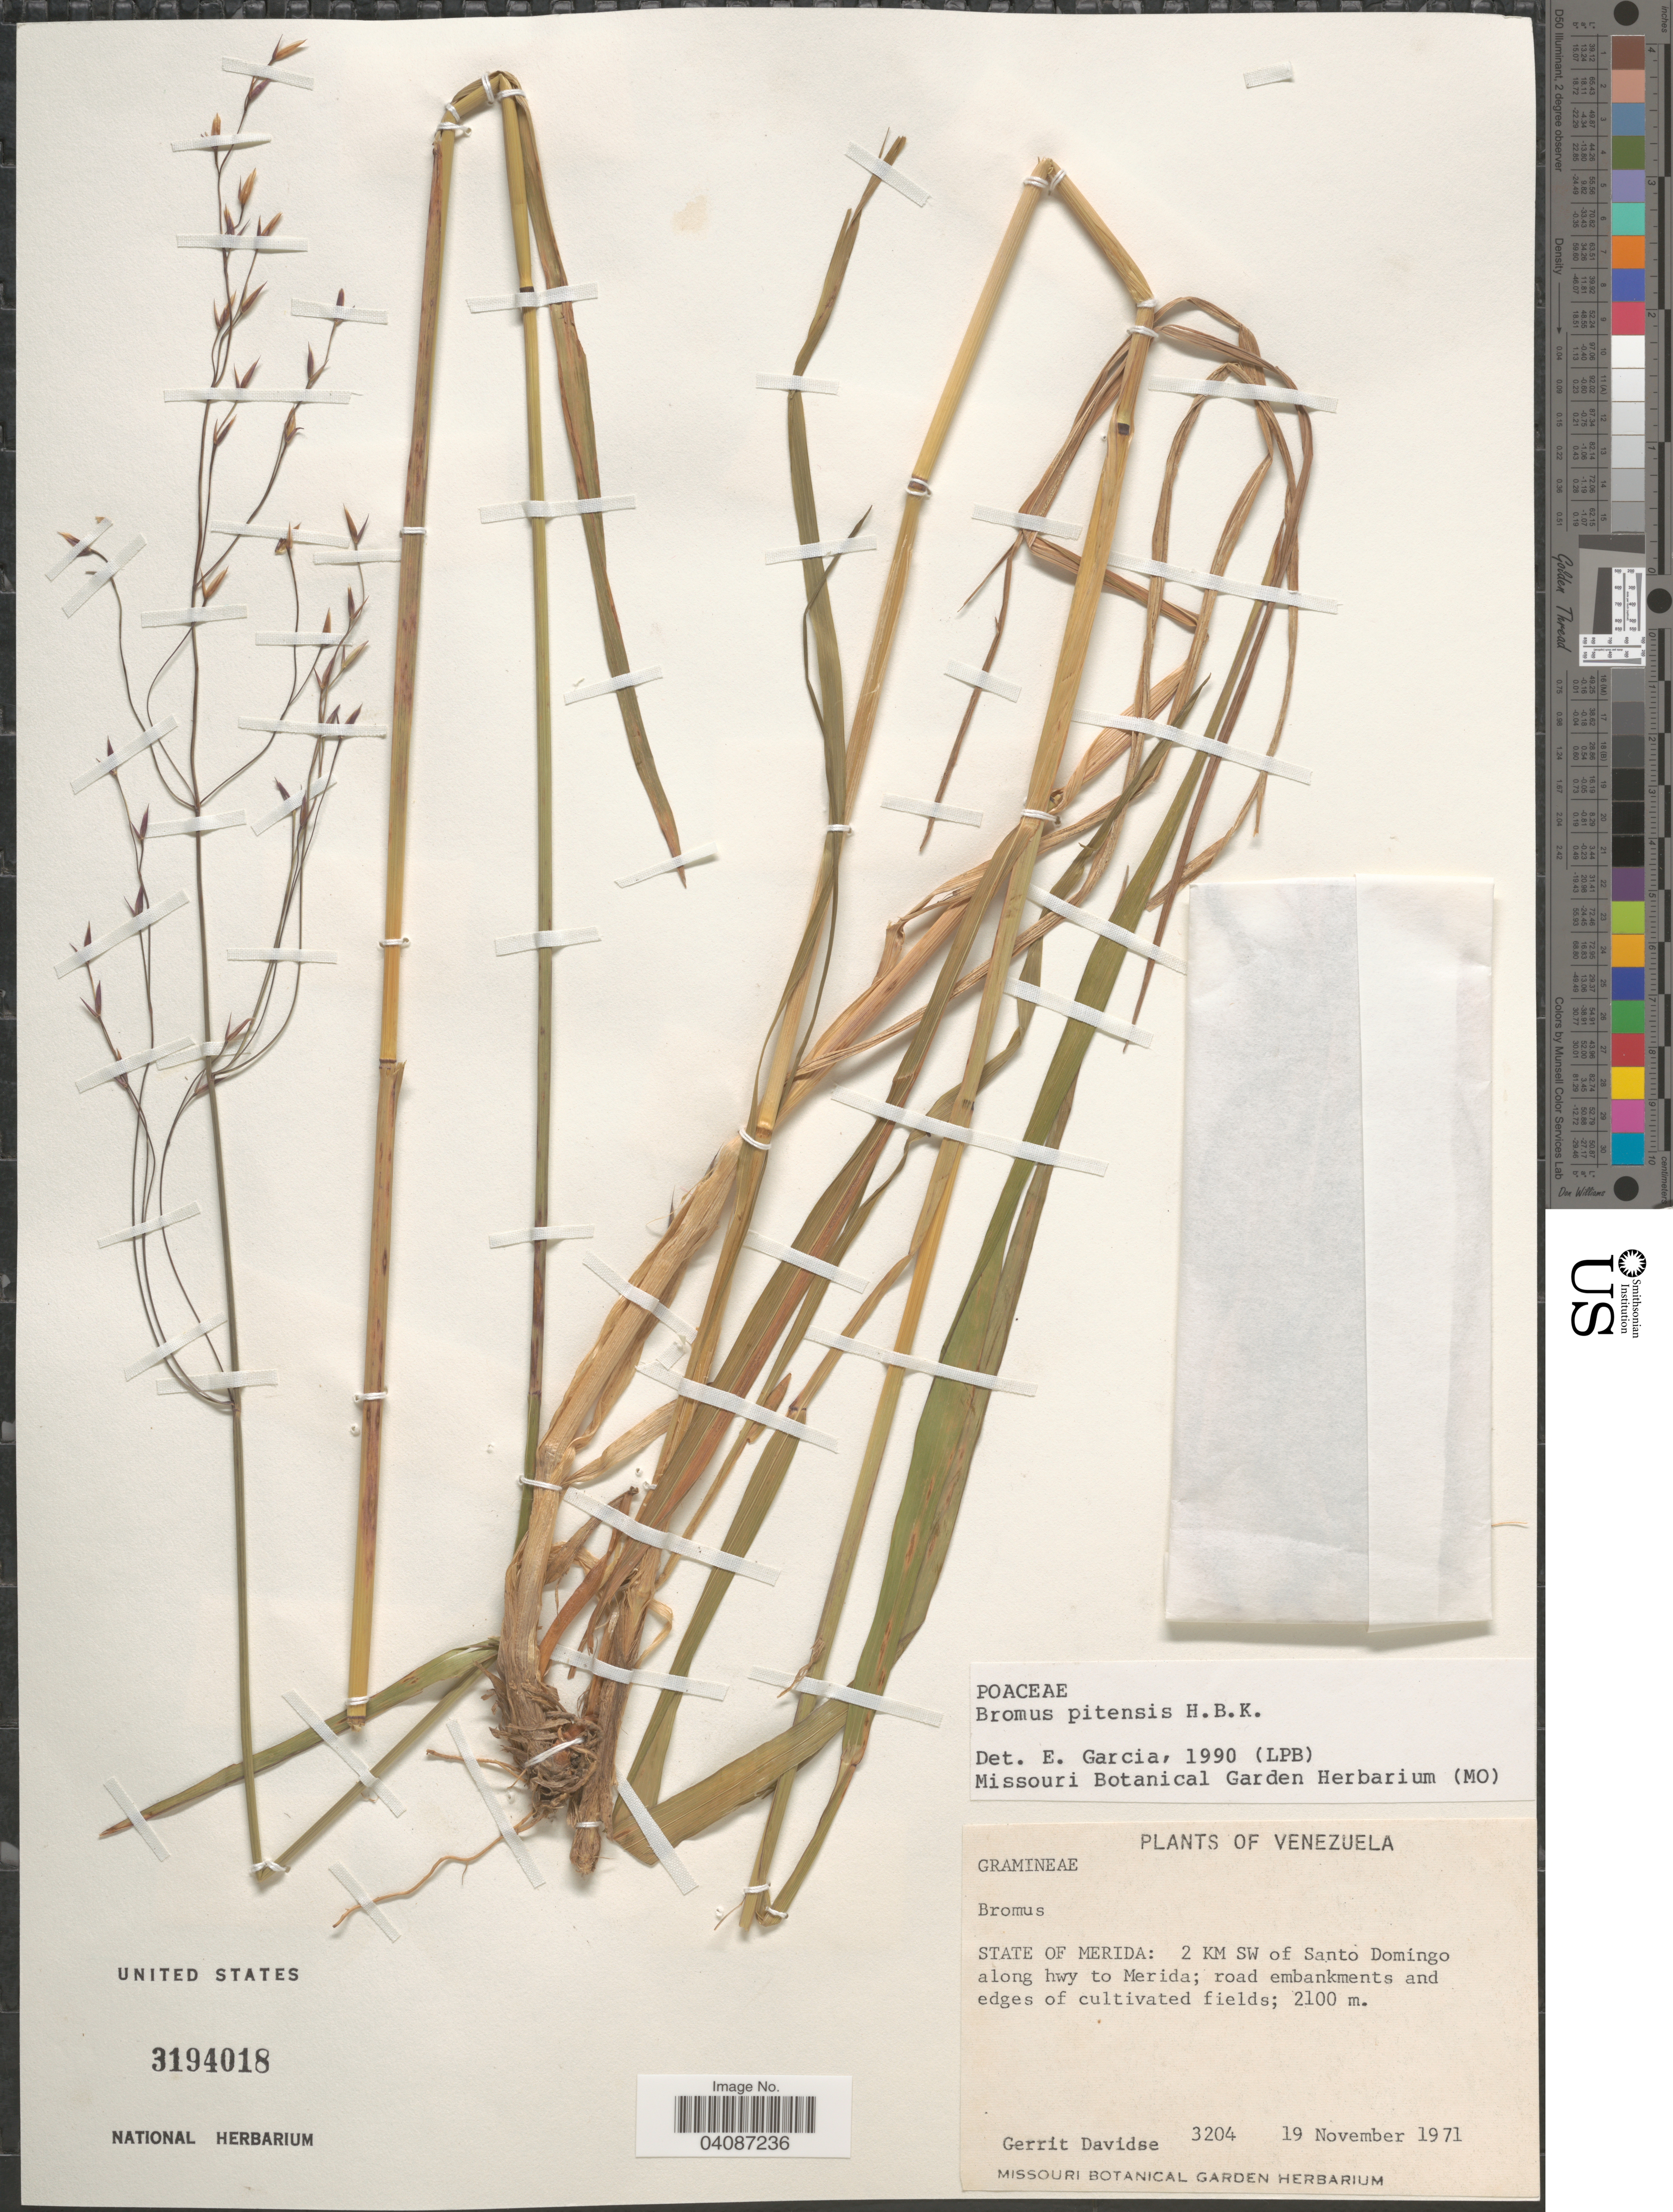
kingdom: Plantae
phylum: Tracheophyta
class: Liliopsida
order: Poales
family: Poaceae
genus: Bromus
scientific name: Bromus pitensis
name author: Kunth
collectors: G. Davidse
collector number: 3204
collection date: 1971-11-19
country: Venezuela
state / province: Merida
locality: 2 KM SW of Santo Domingo along hwy to Merida.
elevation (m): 2100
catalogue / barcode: US 3194018